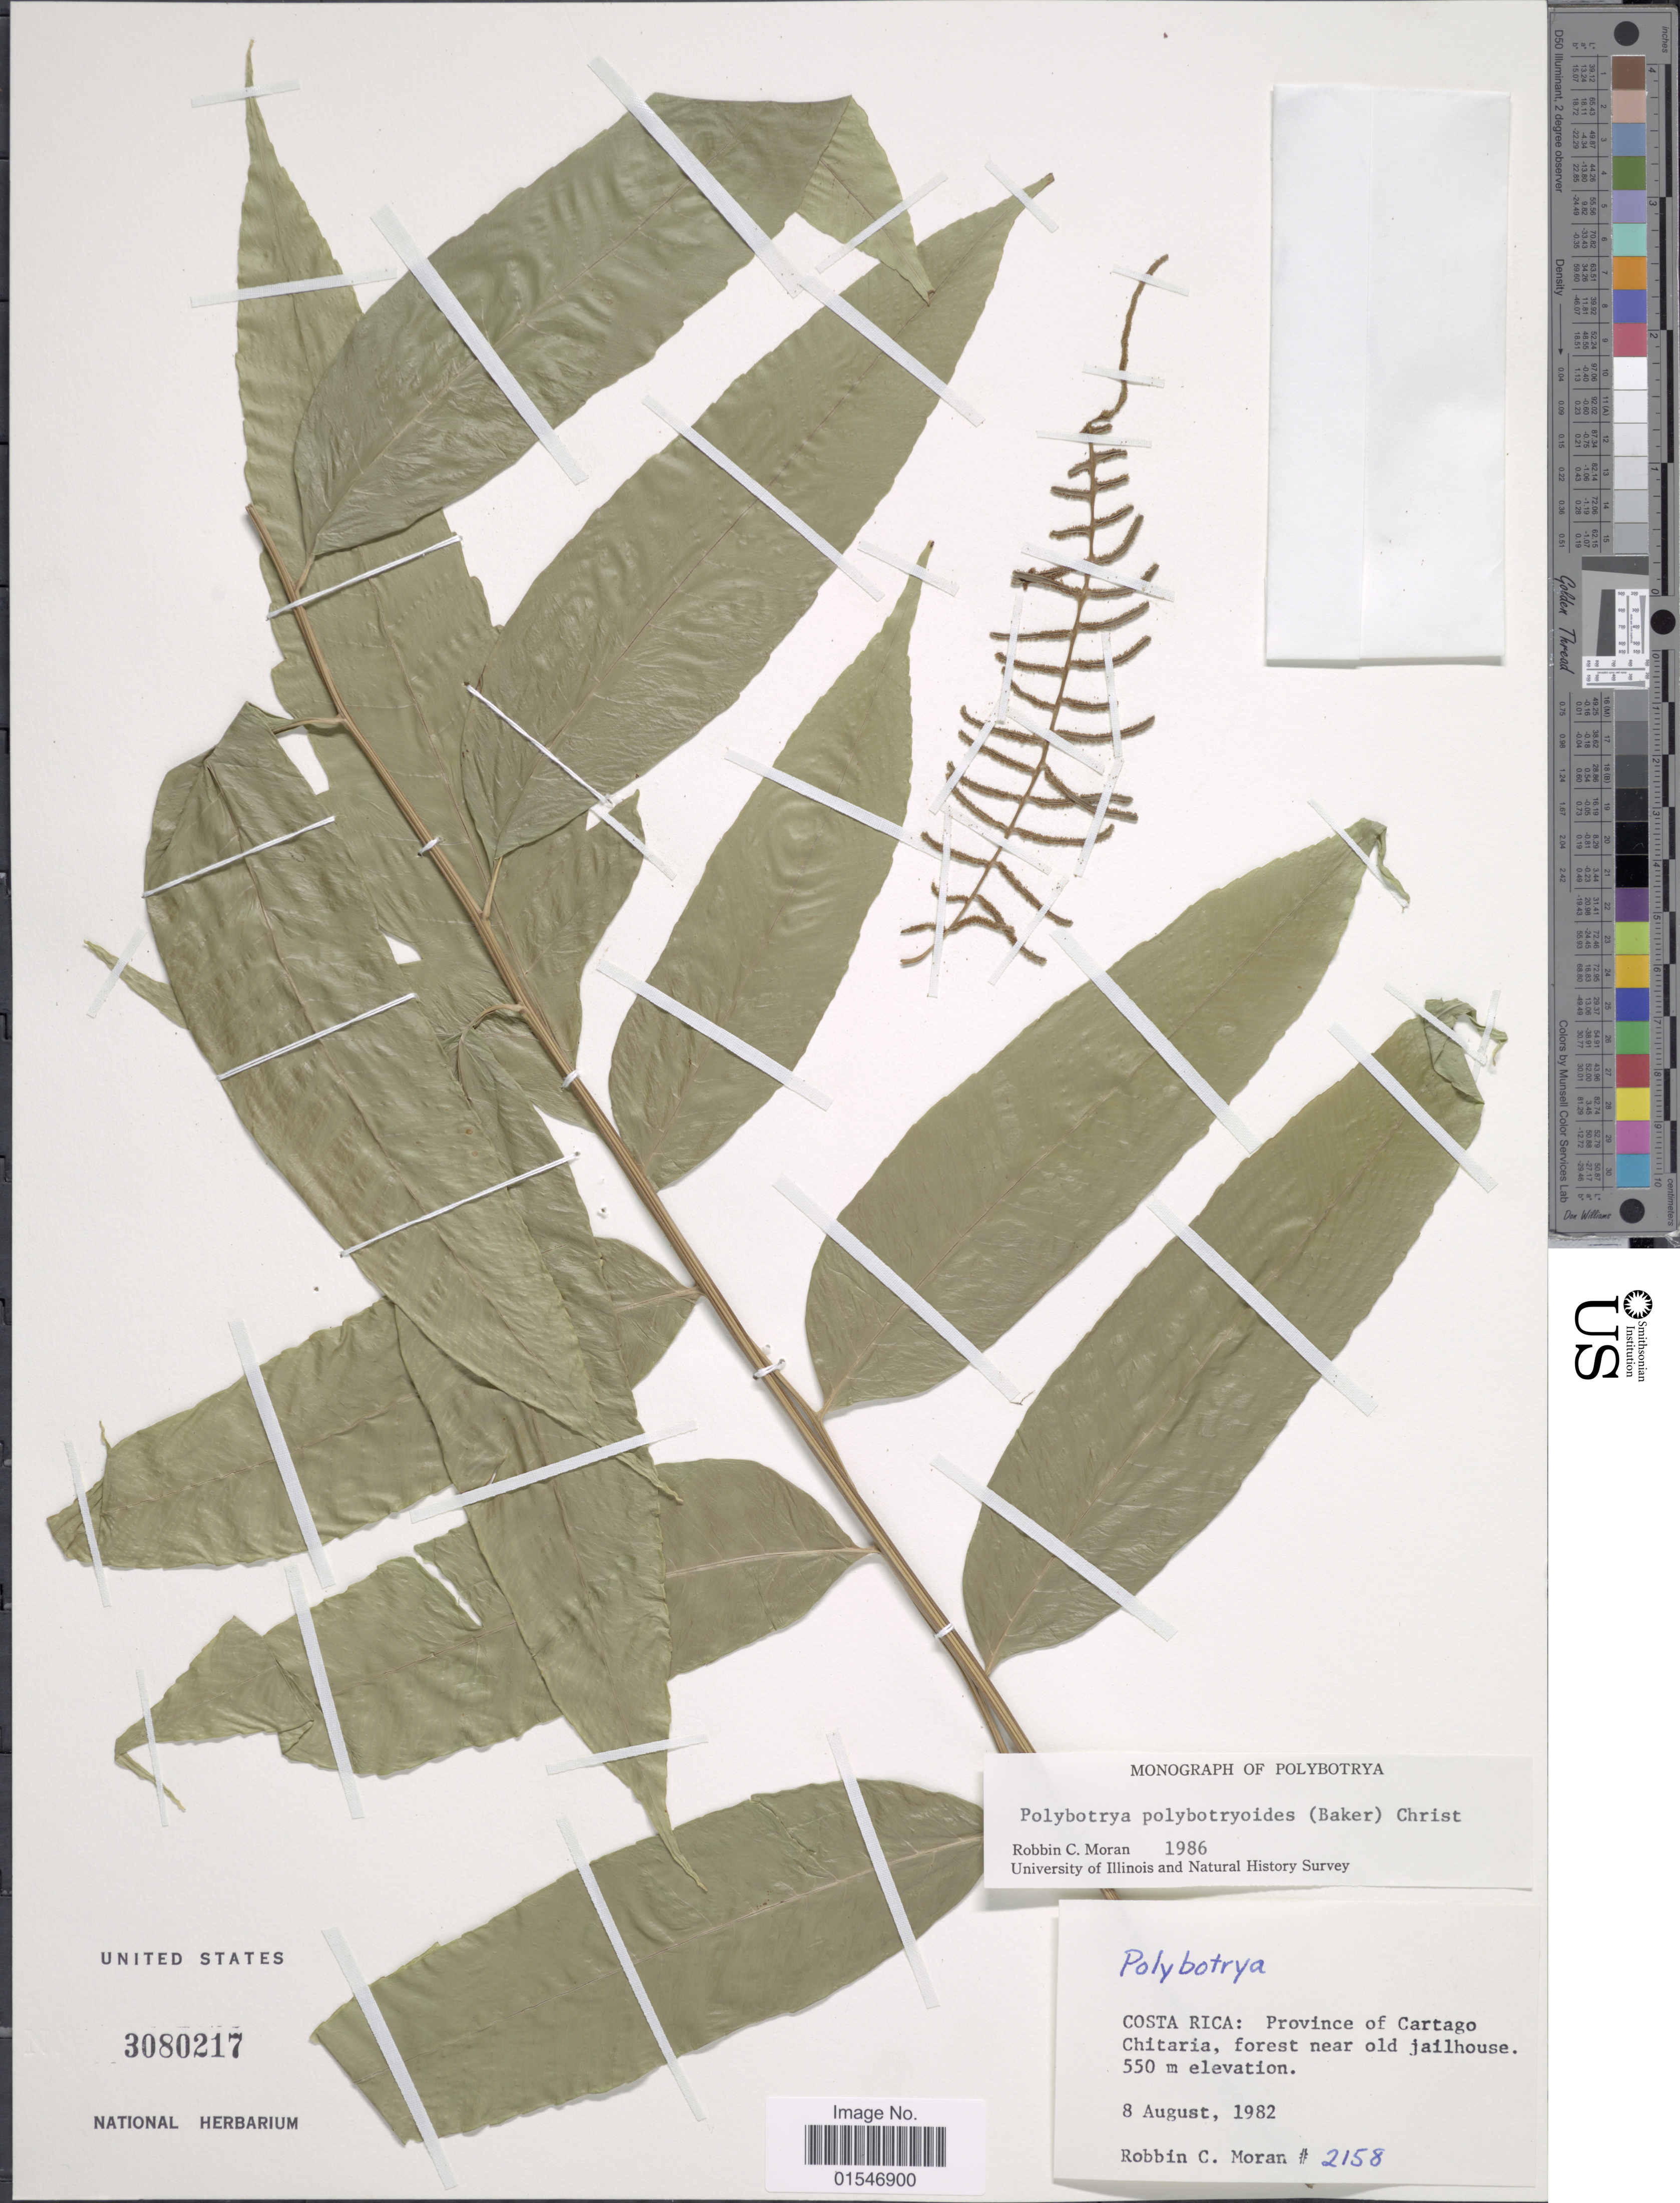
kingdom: Plantae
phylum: Tracheophyta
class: Polypodiopsida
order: Polypodiales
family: Dryopteridaceae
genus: Polybotrya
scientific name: Polybotrya aucuparia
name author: Christ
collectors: R. C. Moran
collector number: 2158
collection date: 1982-08-08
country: Costa Rica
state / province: Cartago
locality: Costa Rica: Province of Cartago, Chitaria, forest near old jailhouse.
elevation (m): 550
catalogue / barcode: US 3080217